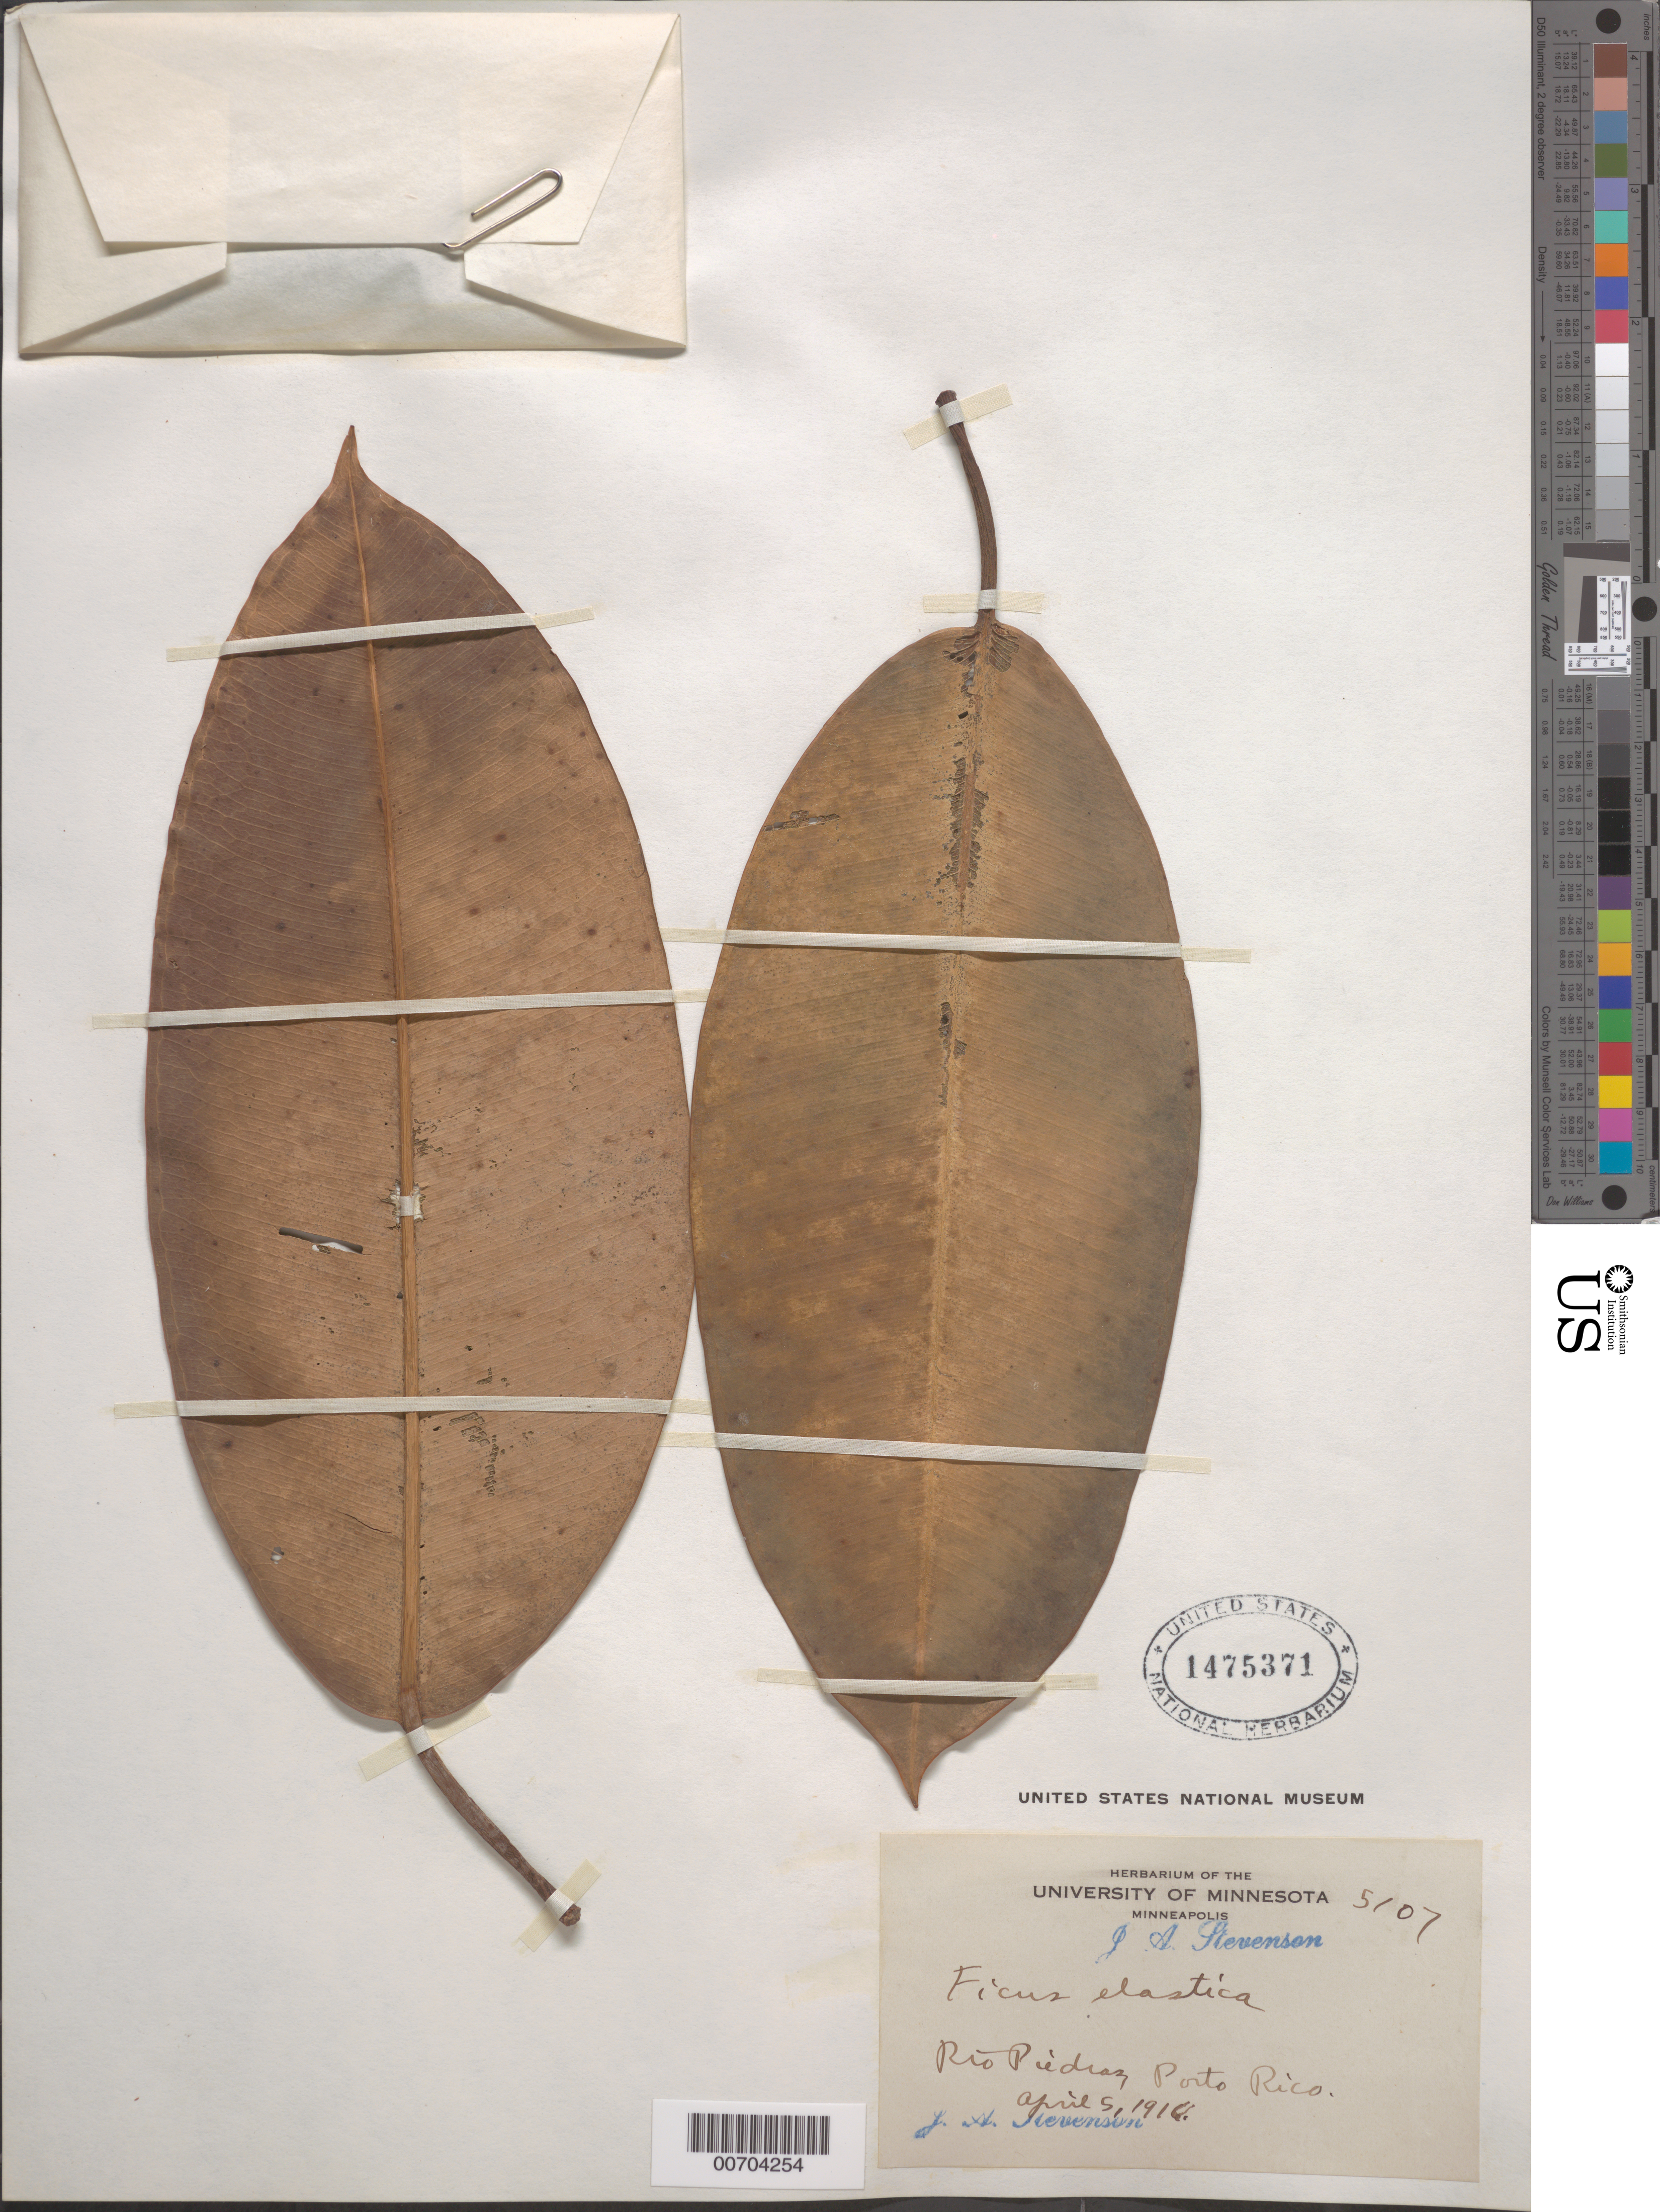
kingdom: Plantae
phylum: Tracheophyta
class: Magnoliopsida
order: Rosales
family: Moraceae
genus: Ficus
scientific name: Ficus elastica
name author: Roxb.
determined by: Stevenson, J. A.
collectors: J. Stevenson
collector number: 5107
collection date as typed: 05 Apr 1914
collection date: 1914-04-05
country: Puerto Rico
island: Greater Antilles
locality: Río Piedras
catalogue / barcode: US 1475371